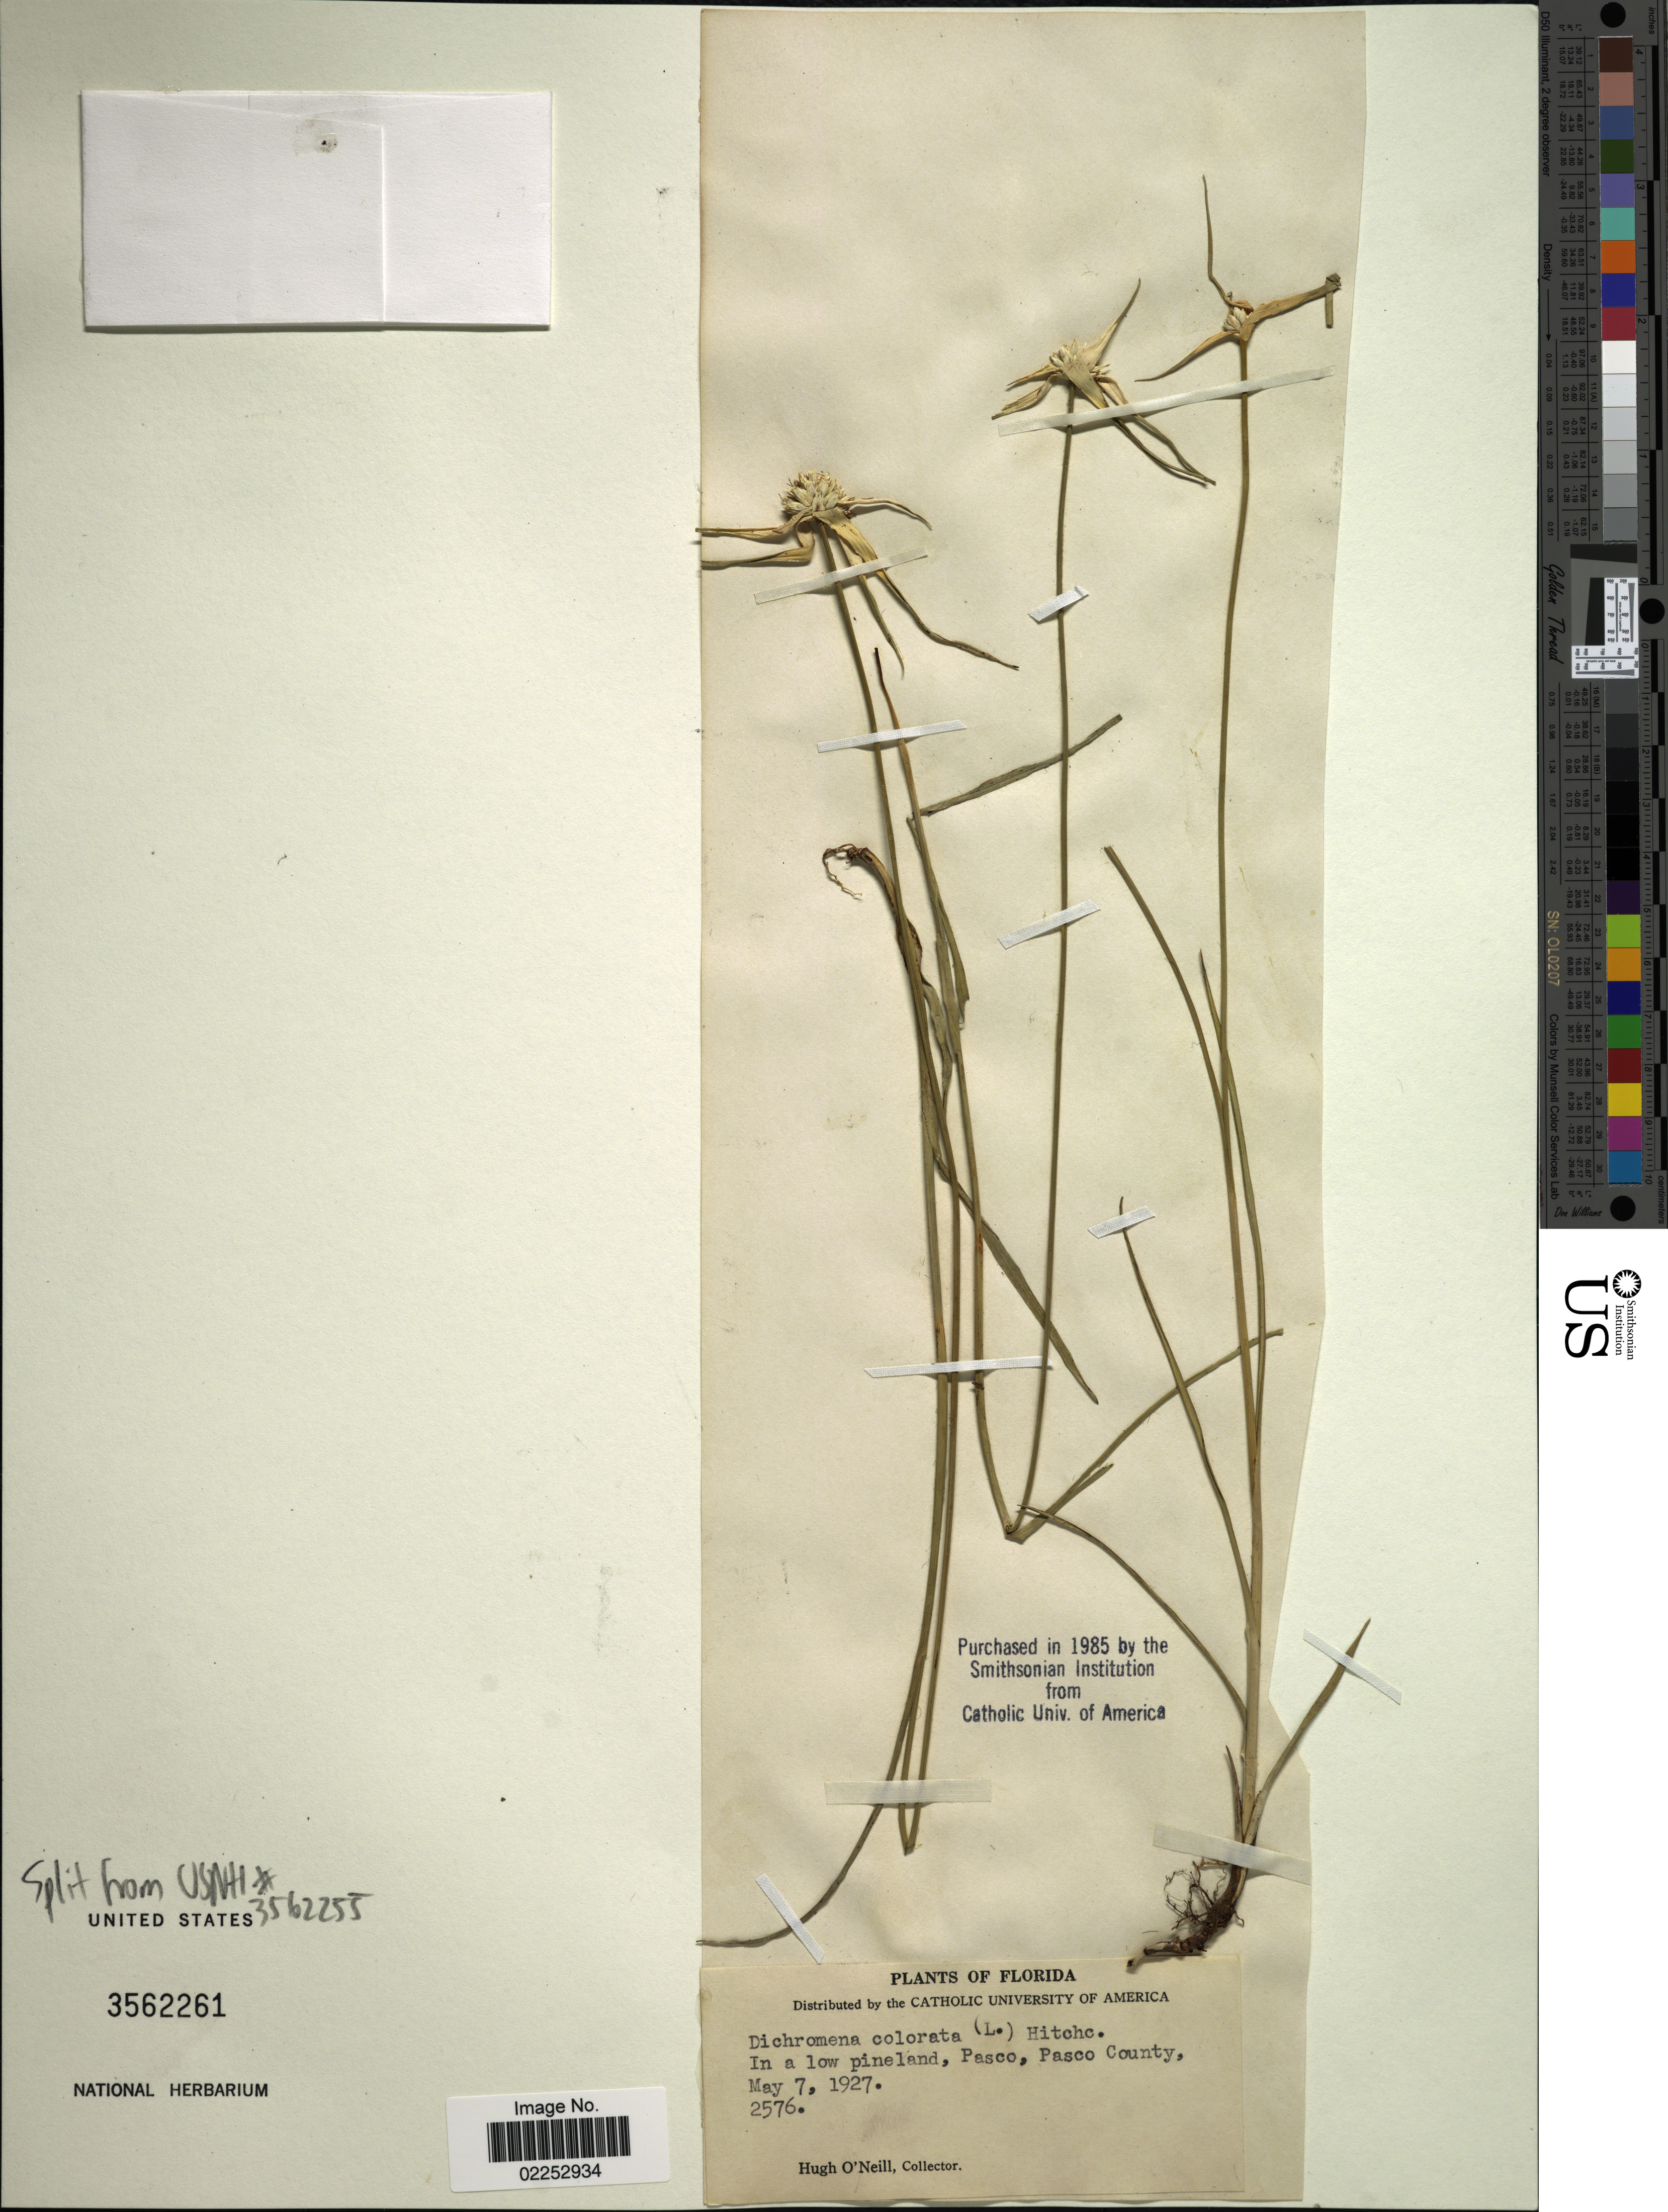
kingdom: Plantae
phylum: Tracheophyta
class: Liliopsida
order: Poales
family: Cyperaceae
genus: Rhynchospora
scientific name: Rhynchospora colorata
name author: (L.) H. Pfeiff.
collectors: H. O'Neill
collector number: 2576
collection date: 1927-05-07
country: United States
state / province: Florida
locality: Pasco, Pasco County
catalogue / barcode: US 3562261